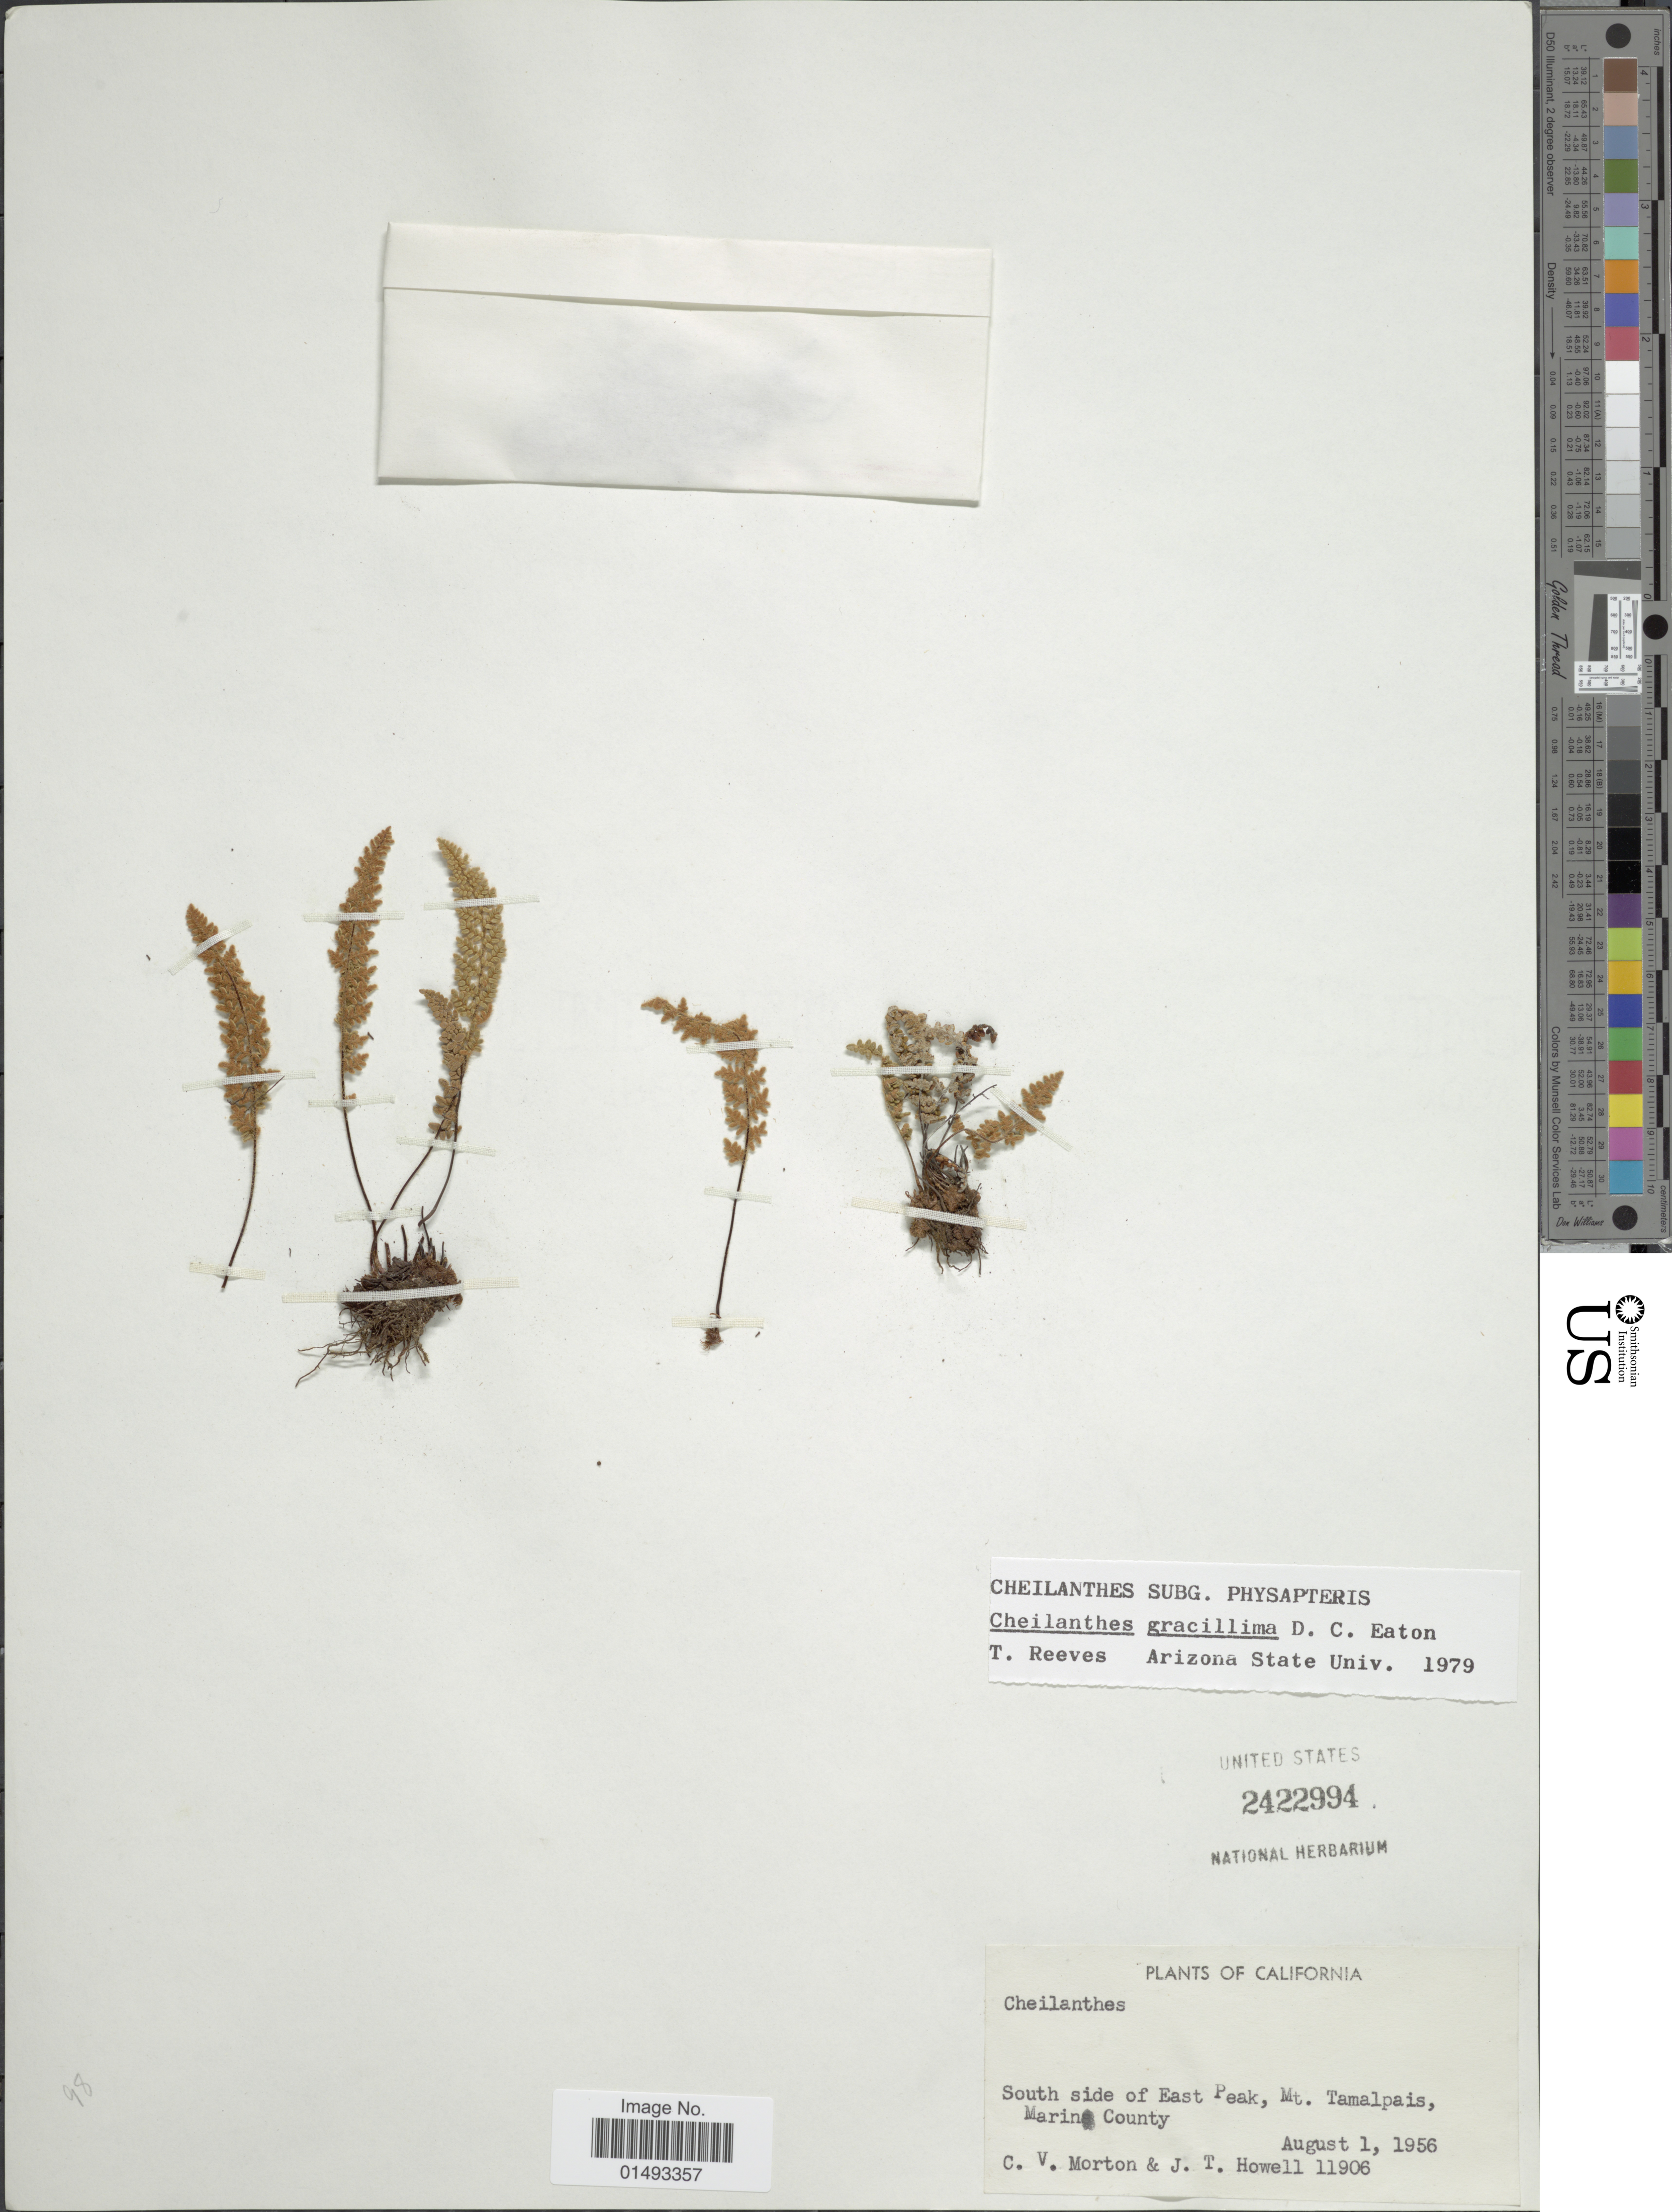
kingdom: Plantae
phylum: Tracheophyta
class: Polypodiopsida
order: Polypodiales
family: Pteridaceae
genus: Myriopteris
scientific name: Myriopteris gracillima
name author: (D.C. Eaton) J. Sm.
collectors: C. V. Morton & J. T. Howell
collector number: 11906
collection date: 1956-08-01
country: United States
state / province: California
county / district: Marin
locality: South side of East Peak, Mt Tamalpais, Marin County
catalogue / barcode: US 2422994